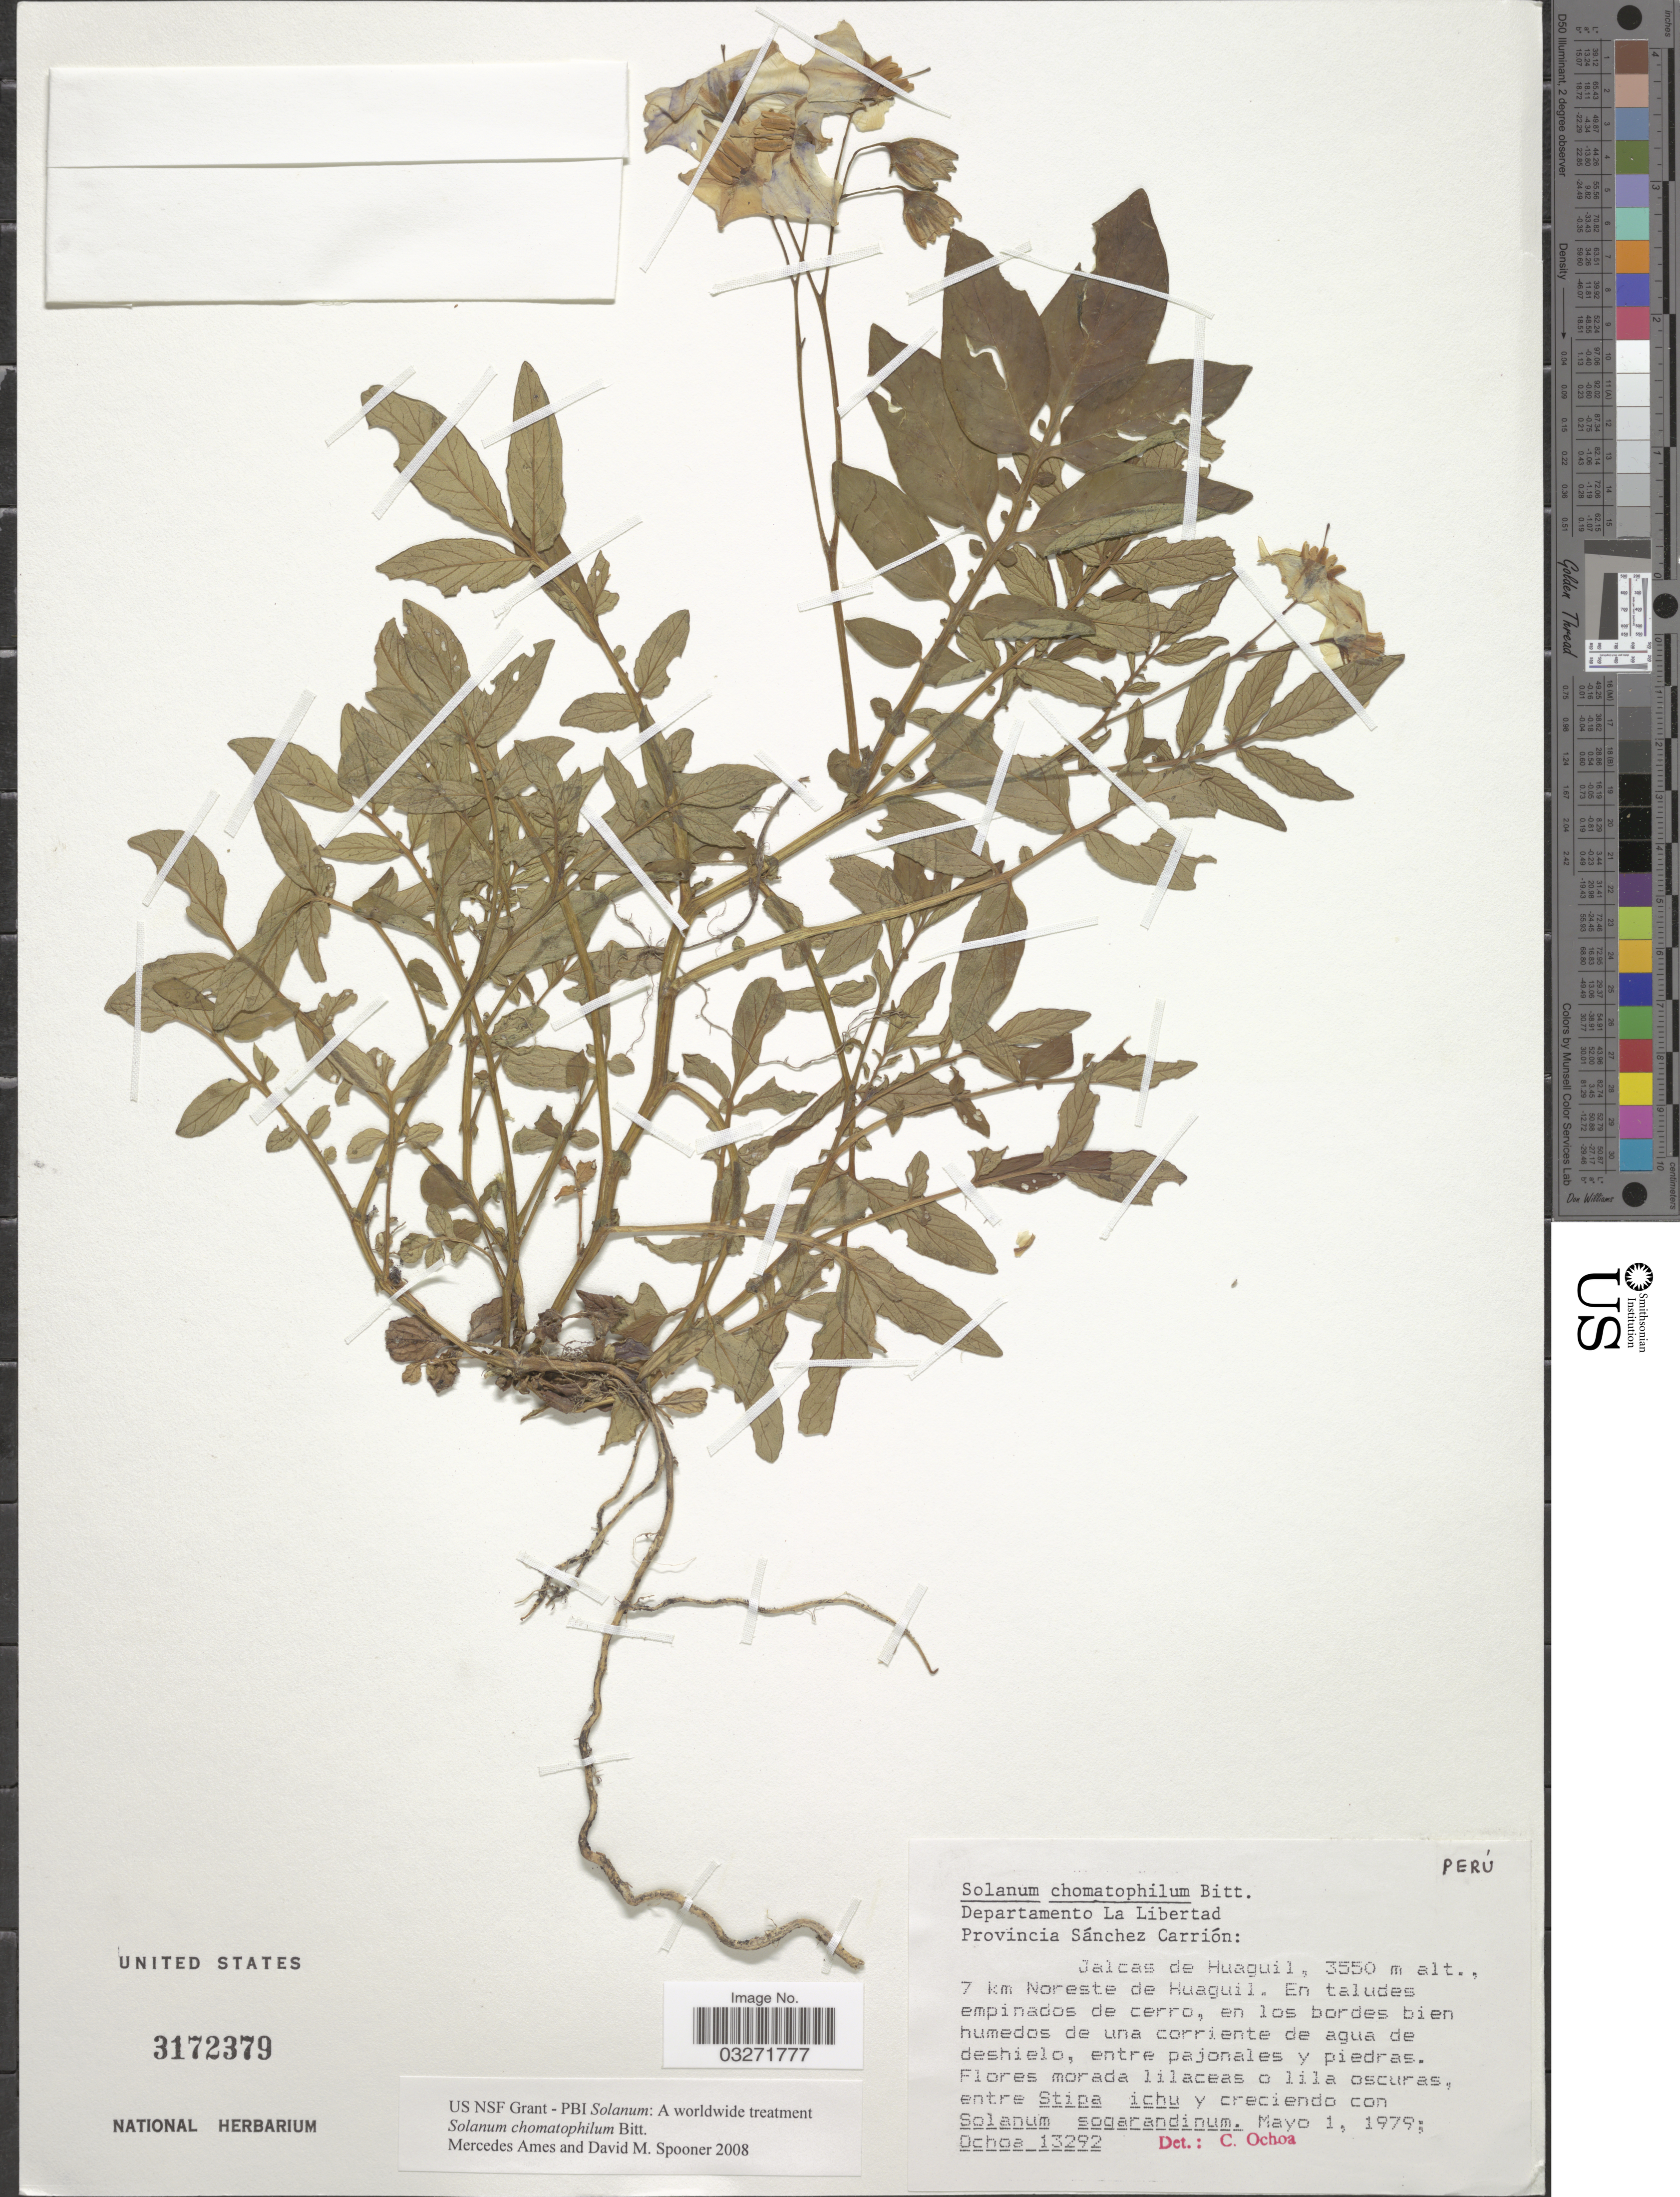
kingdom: Plantae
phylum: Tracheophyta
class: Magnoliopsida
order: Solanales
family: Solanaceae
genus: Solanum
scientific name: Solanum chomatophilum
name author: Bitter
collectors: -. Ochoa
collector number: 13292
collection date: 1979-05-01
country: Peru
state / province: La Libertad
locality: Departamento La Libertad. Provincia Sánchez Carrión: Jalcas de Huaguil, 7 km Noreste de Huaguil.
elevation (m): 3550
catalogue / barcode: US 3172379